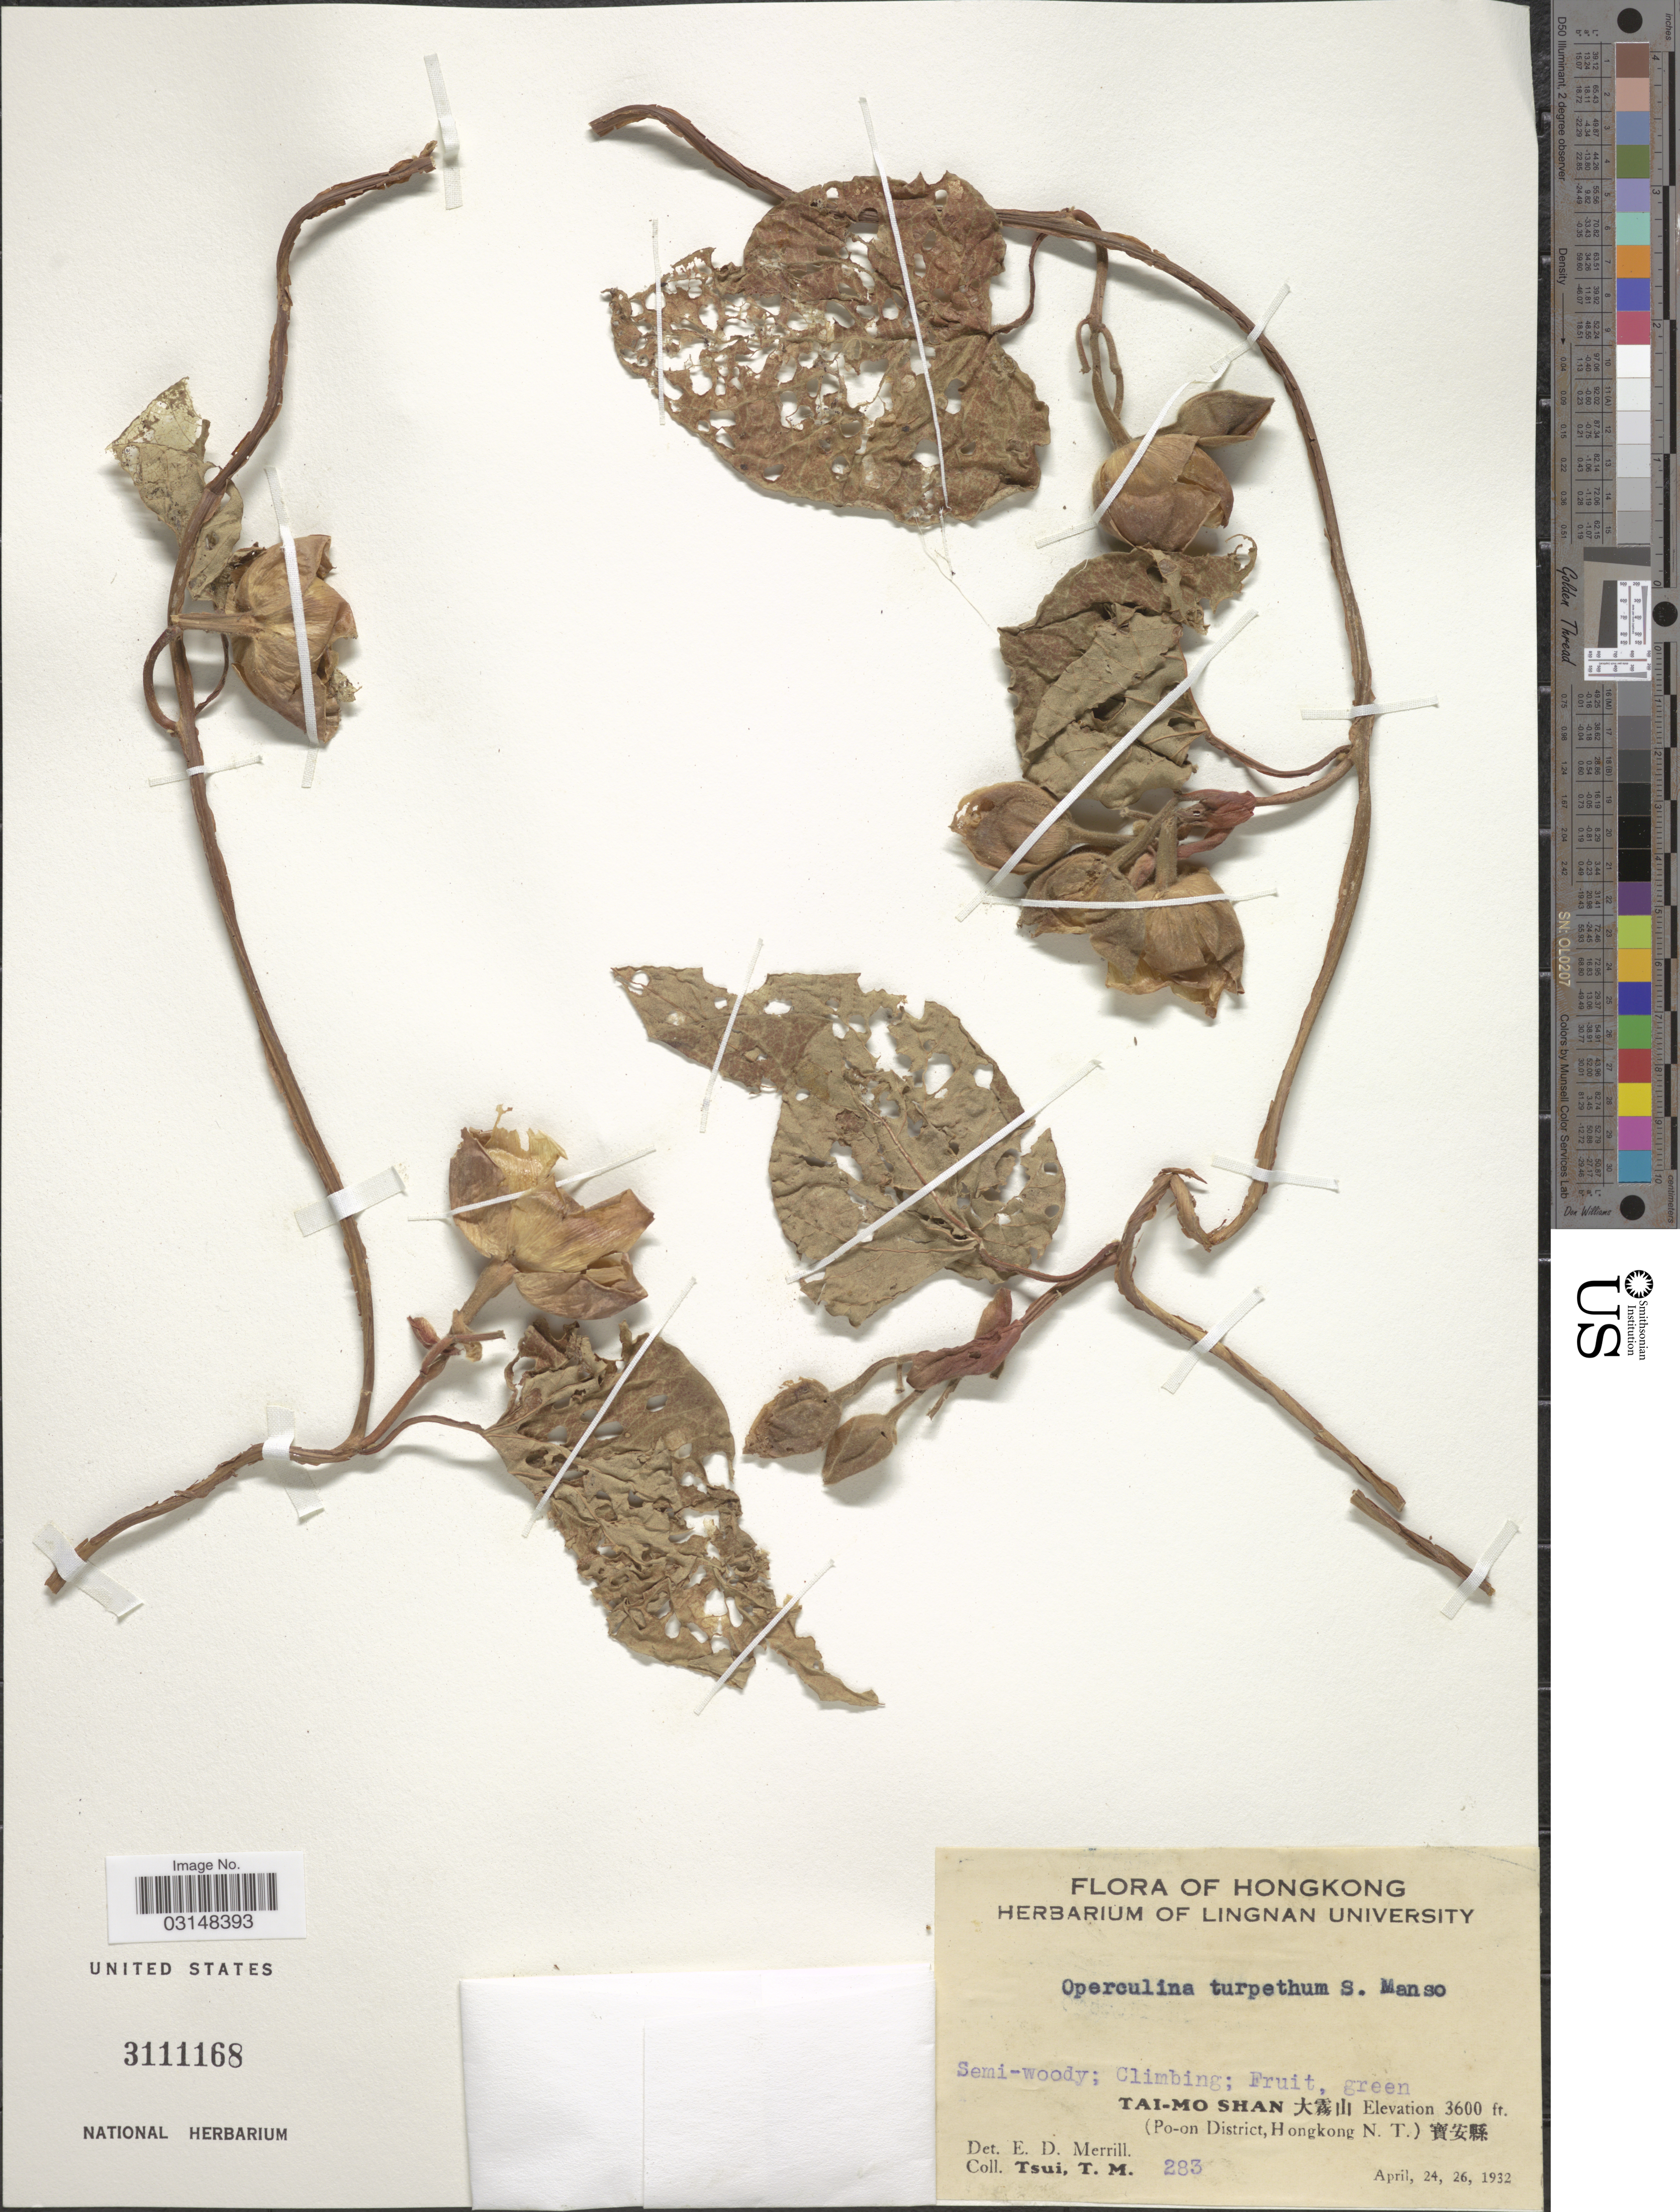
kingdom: Plantae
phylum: Tracheophyta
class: Magnoliopsida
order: Solanales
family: Convolvulaceae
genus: Operculina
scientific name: Operculina turpethum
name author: (L.) Silva Manso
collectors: T. Tsui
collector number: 283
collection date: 1932-04-24/1932-04-26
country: China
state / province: Hong Kong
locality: Ta-Mo Shan (Po-on District, Hongkong N. T.) .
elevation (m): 1097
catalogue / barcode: US 3111168